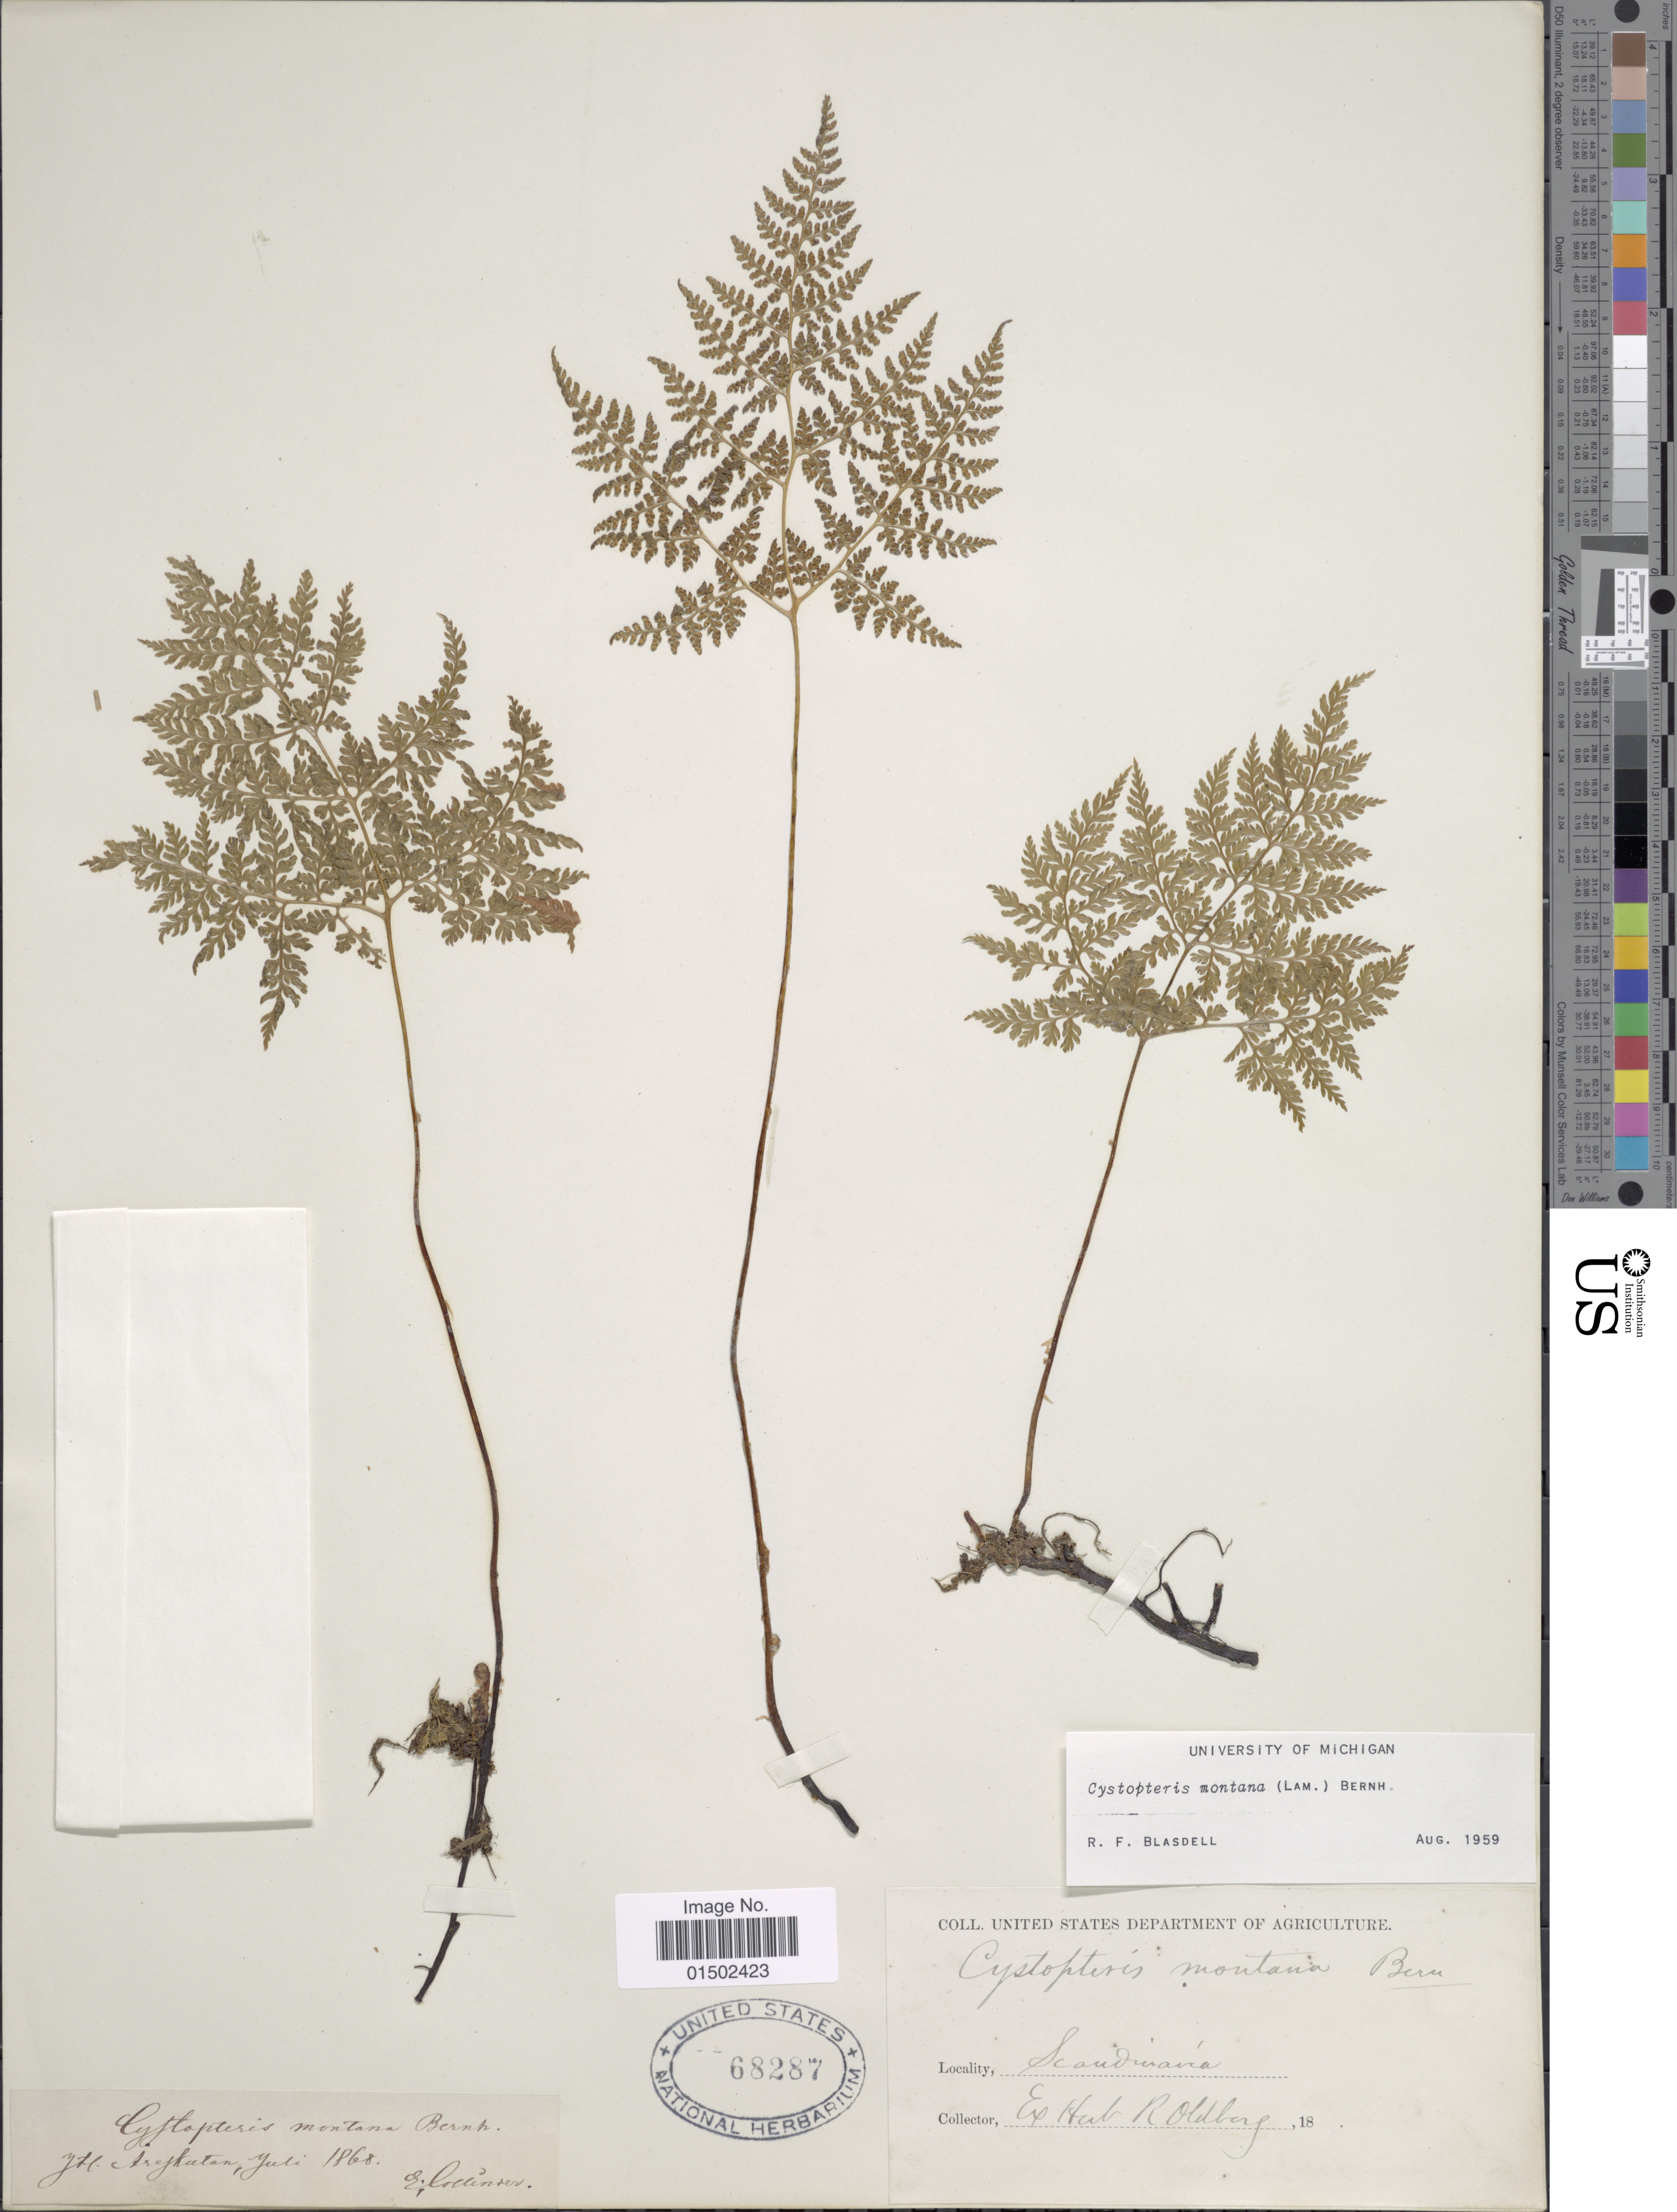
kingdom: Plantae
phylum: Tracheophyta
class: Polypodiopsida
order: Polypodiales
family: Cystopteridaceae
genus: Cystopteris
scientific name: Cystopteris montana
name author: (Lam.) Desv.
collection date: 1868-07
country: Sweden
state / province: Jamtland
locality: Åreskutan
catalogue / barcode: US 68287